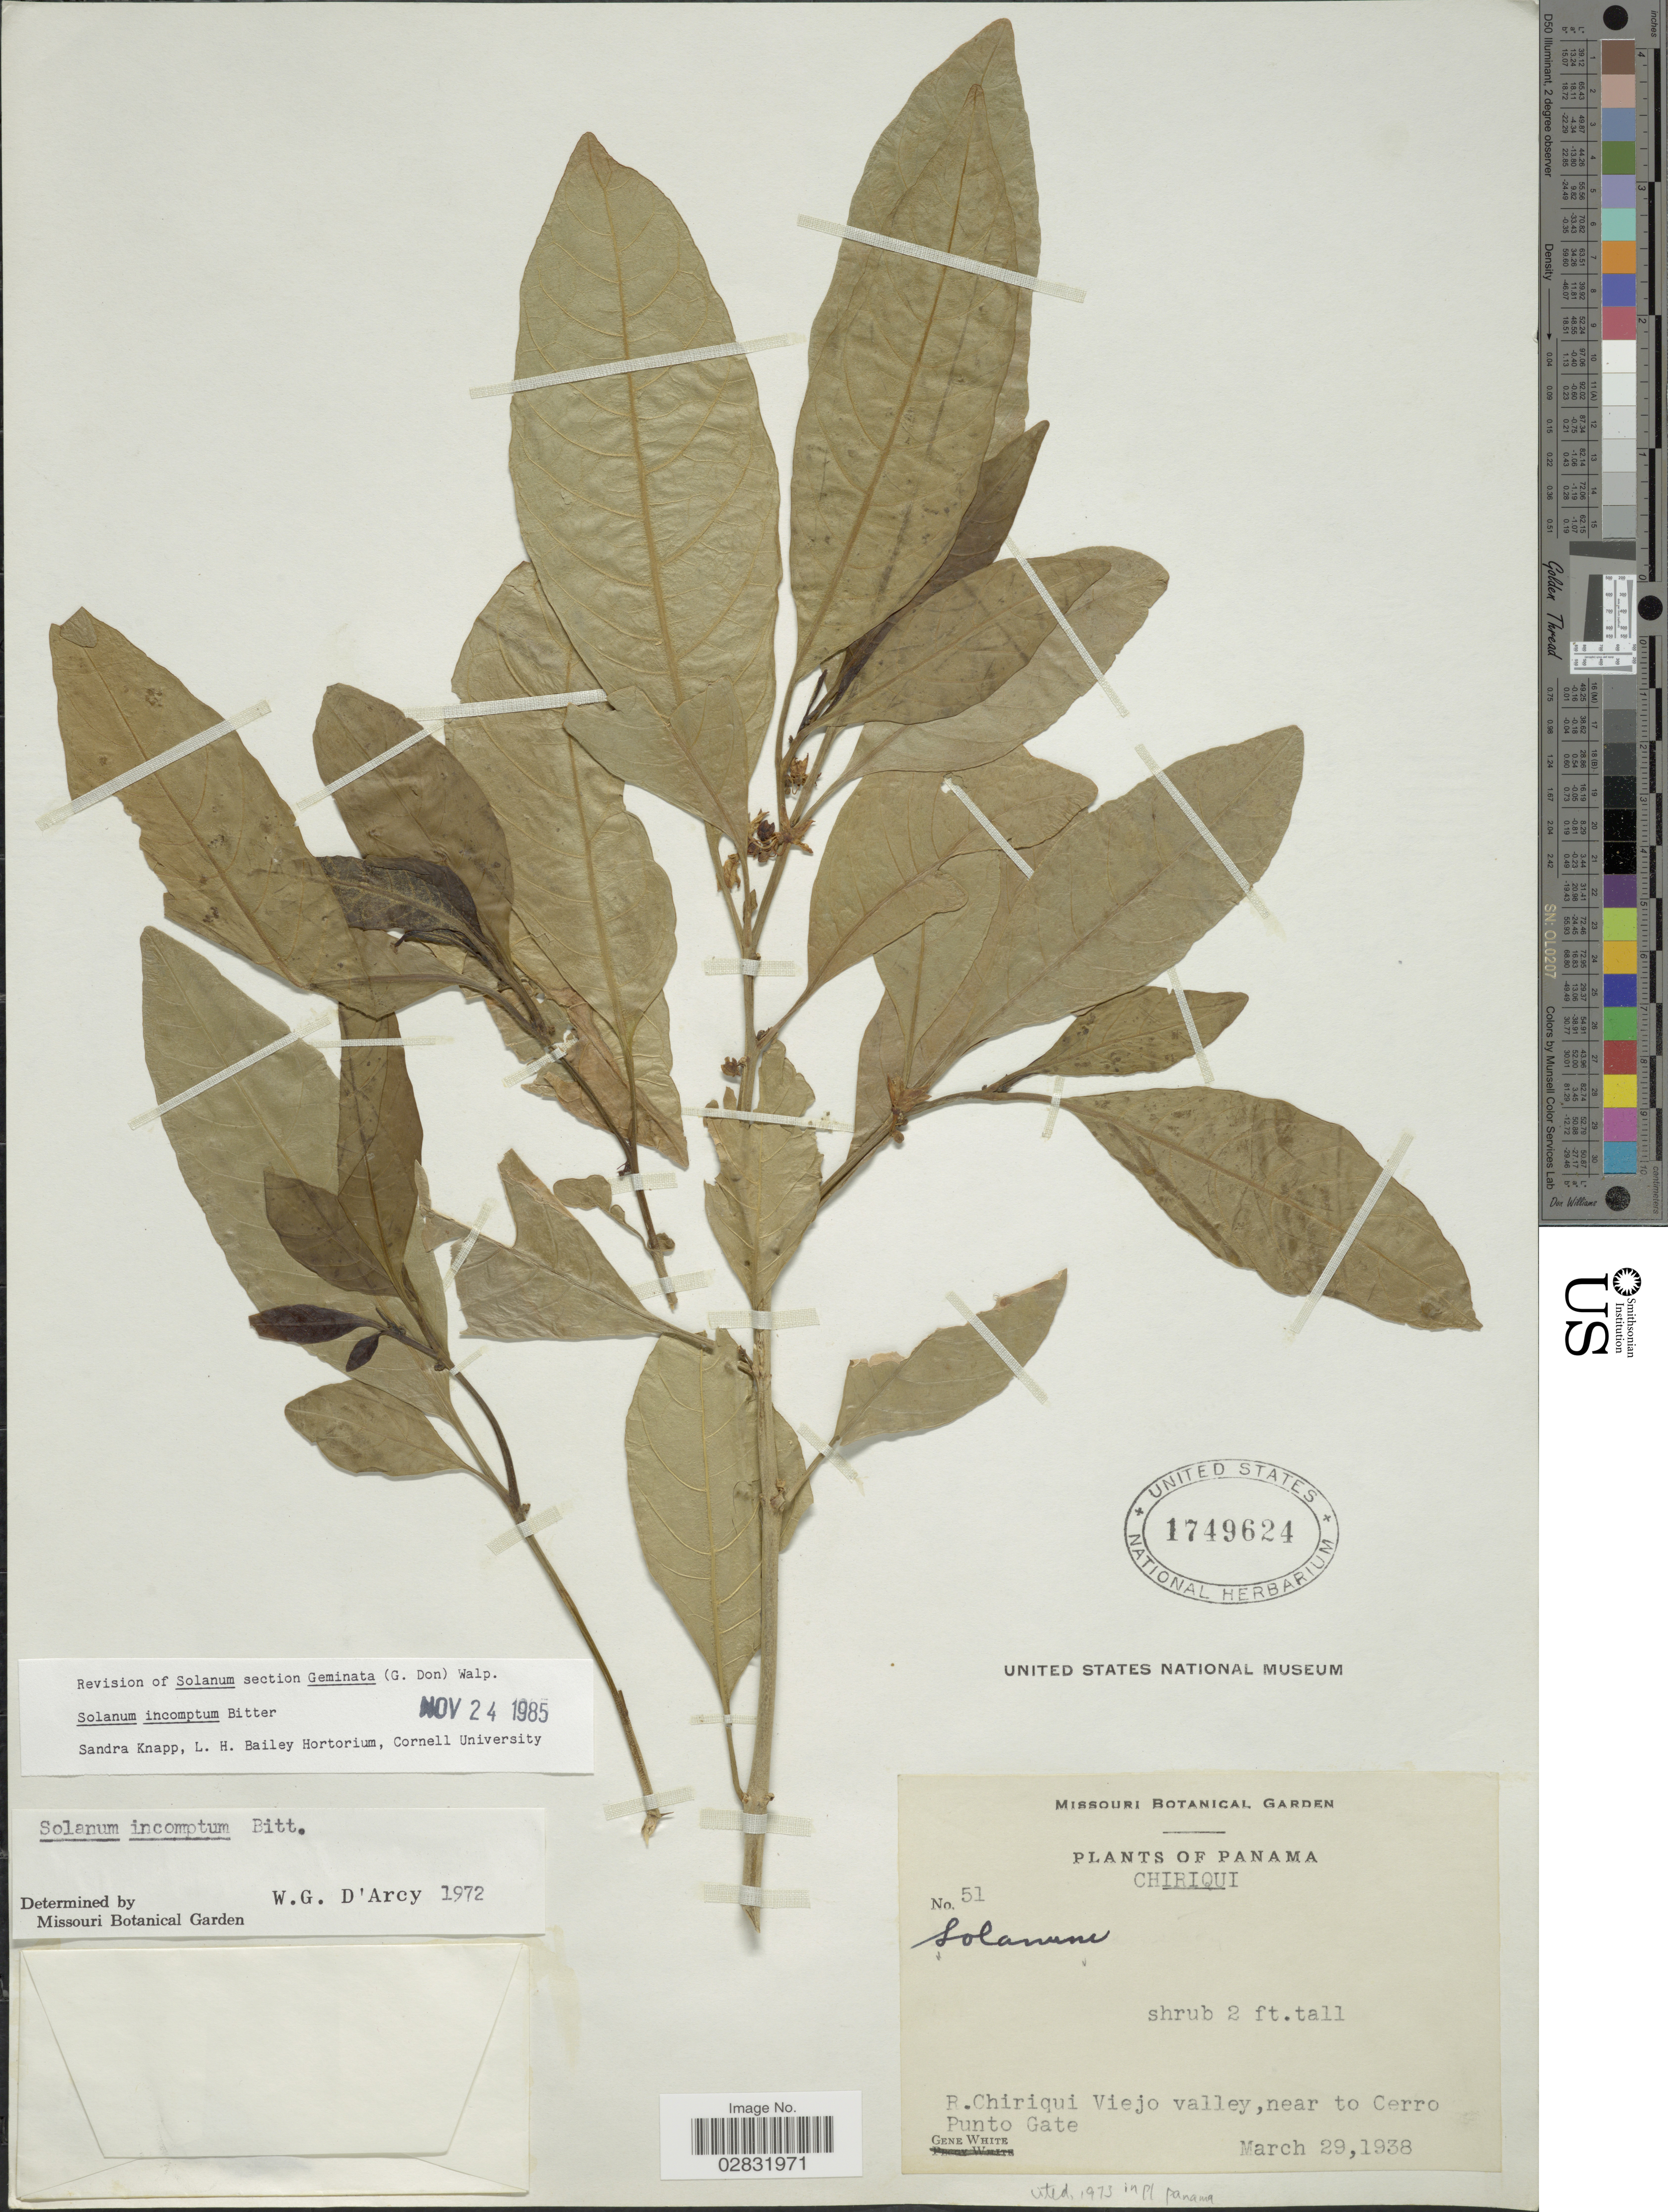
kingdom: Plantae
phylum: Tracheophyta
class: Magnoliopsida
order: Solanales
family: Solanaceae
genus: Solanum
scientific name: Solanum incomptum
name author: Bitter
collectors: G. White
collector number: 51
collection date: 1938-03-29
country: Panama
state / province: Chiriqui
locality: R. Chiriqui Viejo valley, near to Cerro Punto Gate.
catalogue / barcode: US 1749624